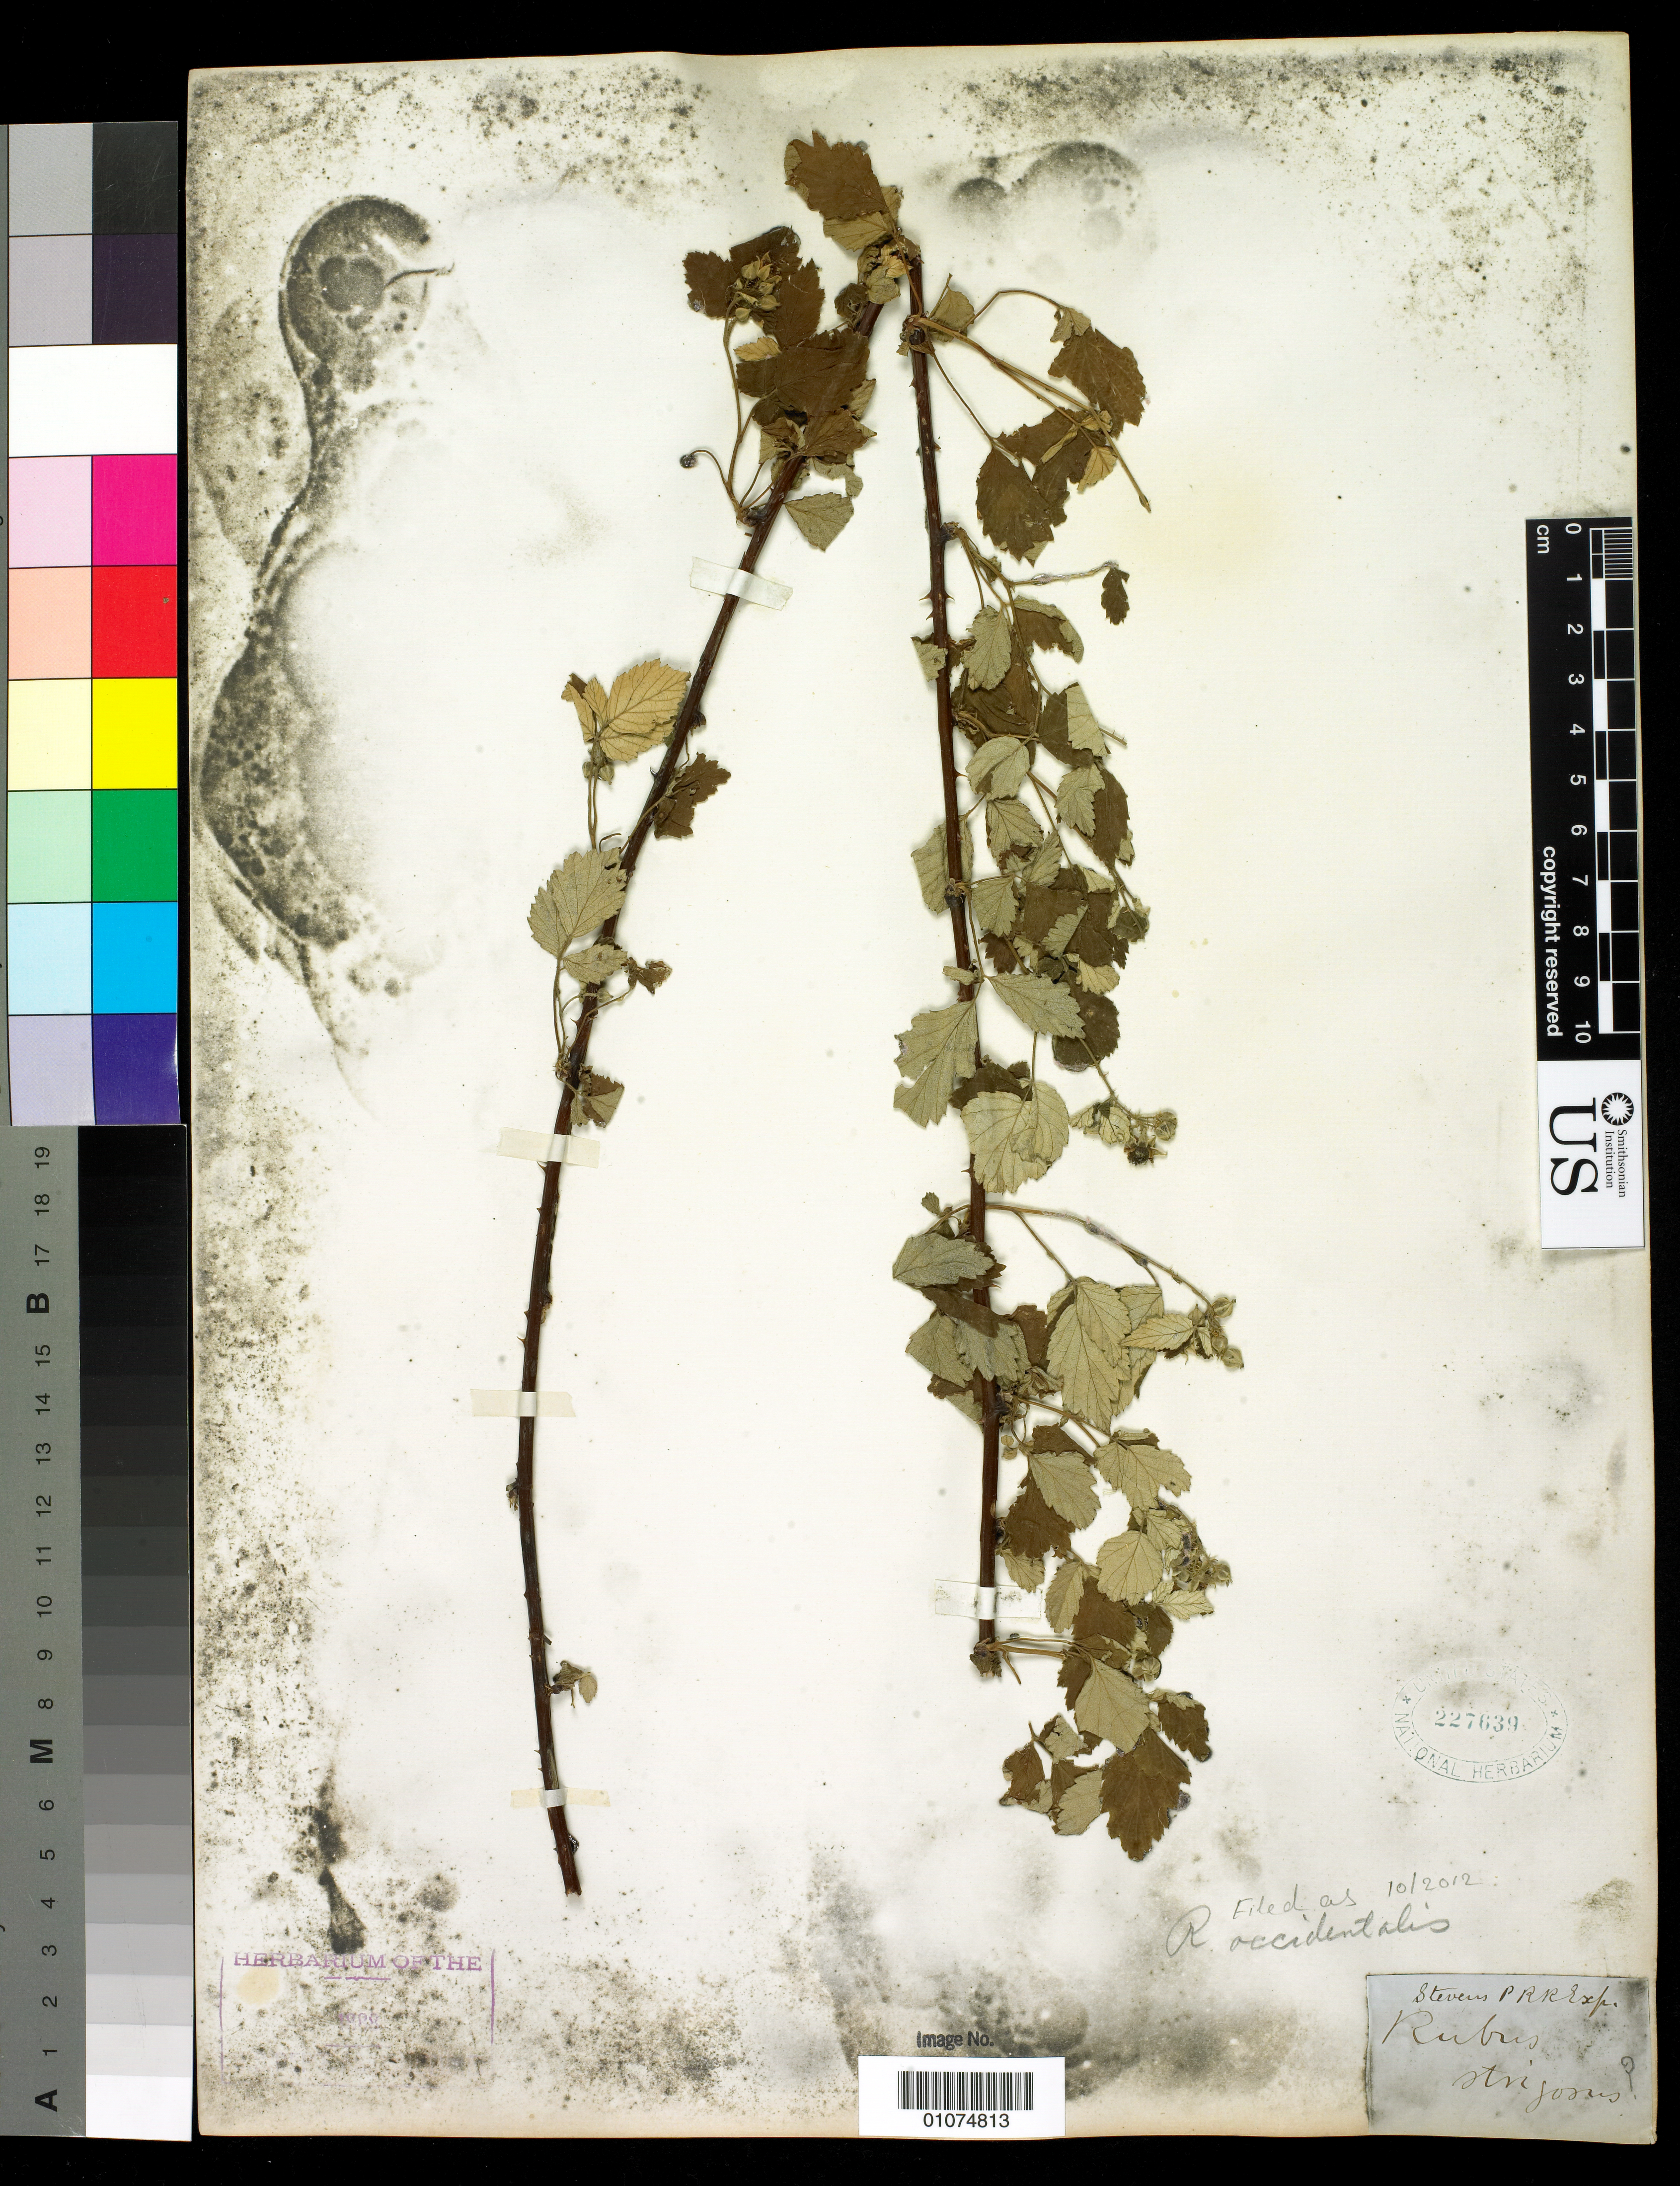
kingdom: Plantae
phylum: Tracheophyta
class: Magnoliopsida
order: Rosales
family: Rosaceae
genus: Rubus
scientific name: Rubus occidentalis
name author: L.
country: United States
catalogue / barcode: US 227639